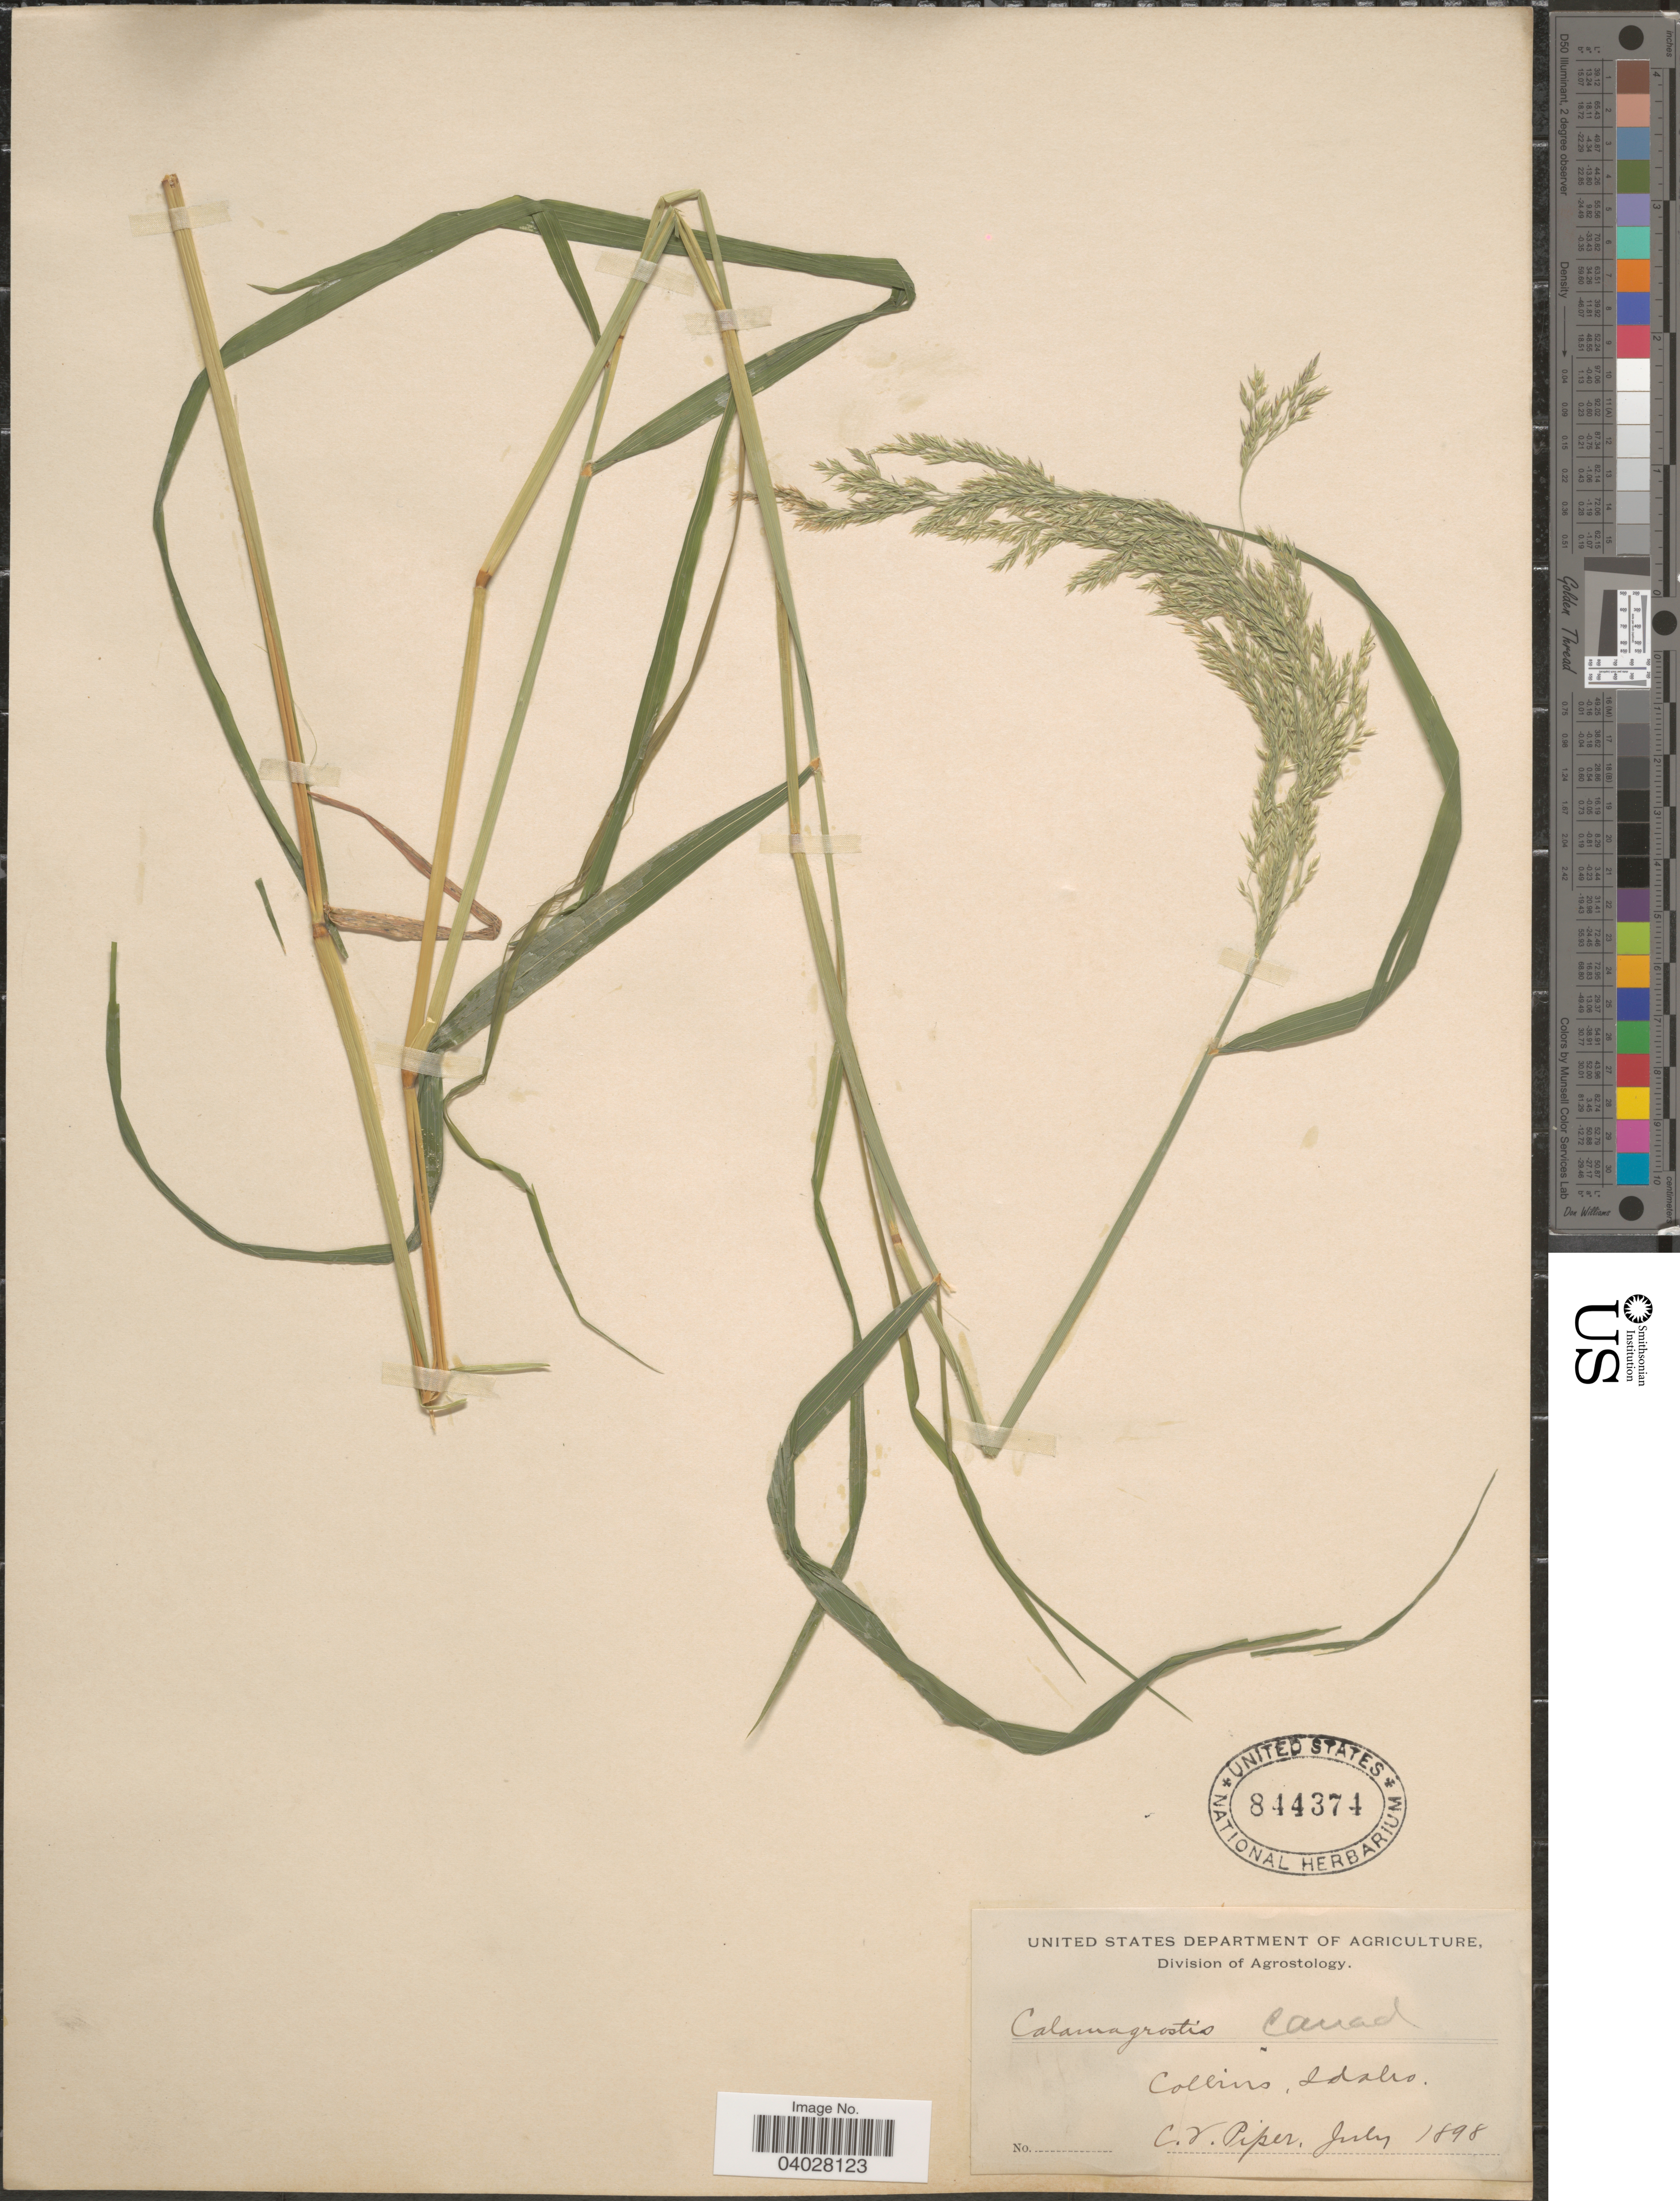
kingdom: Plantae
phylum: Tracheophyta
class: Liliopsida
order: Poales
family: Poaceae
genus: Calamagrostis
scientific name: Calamagrostis canadensis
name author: (Michx.) P. Beauv.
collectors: C. V. Piper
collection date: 1898-07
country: United States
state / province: Idaho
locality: Collins.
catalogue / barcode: US 844374